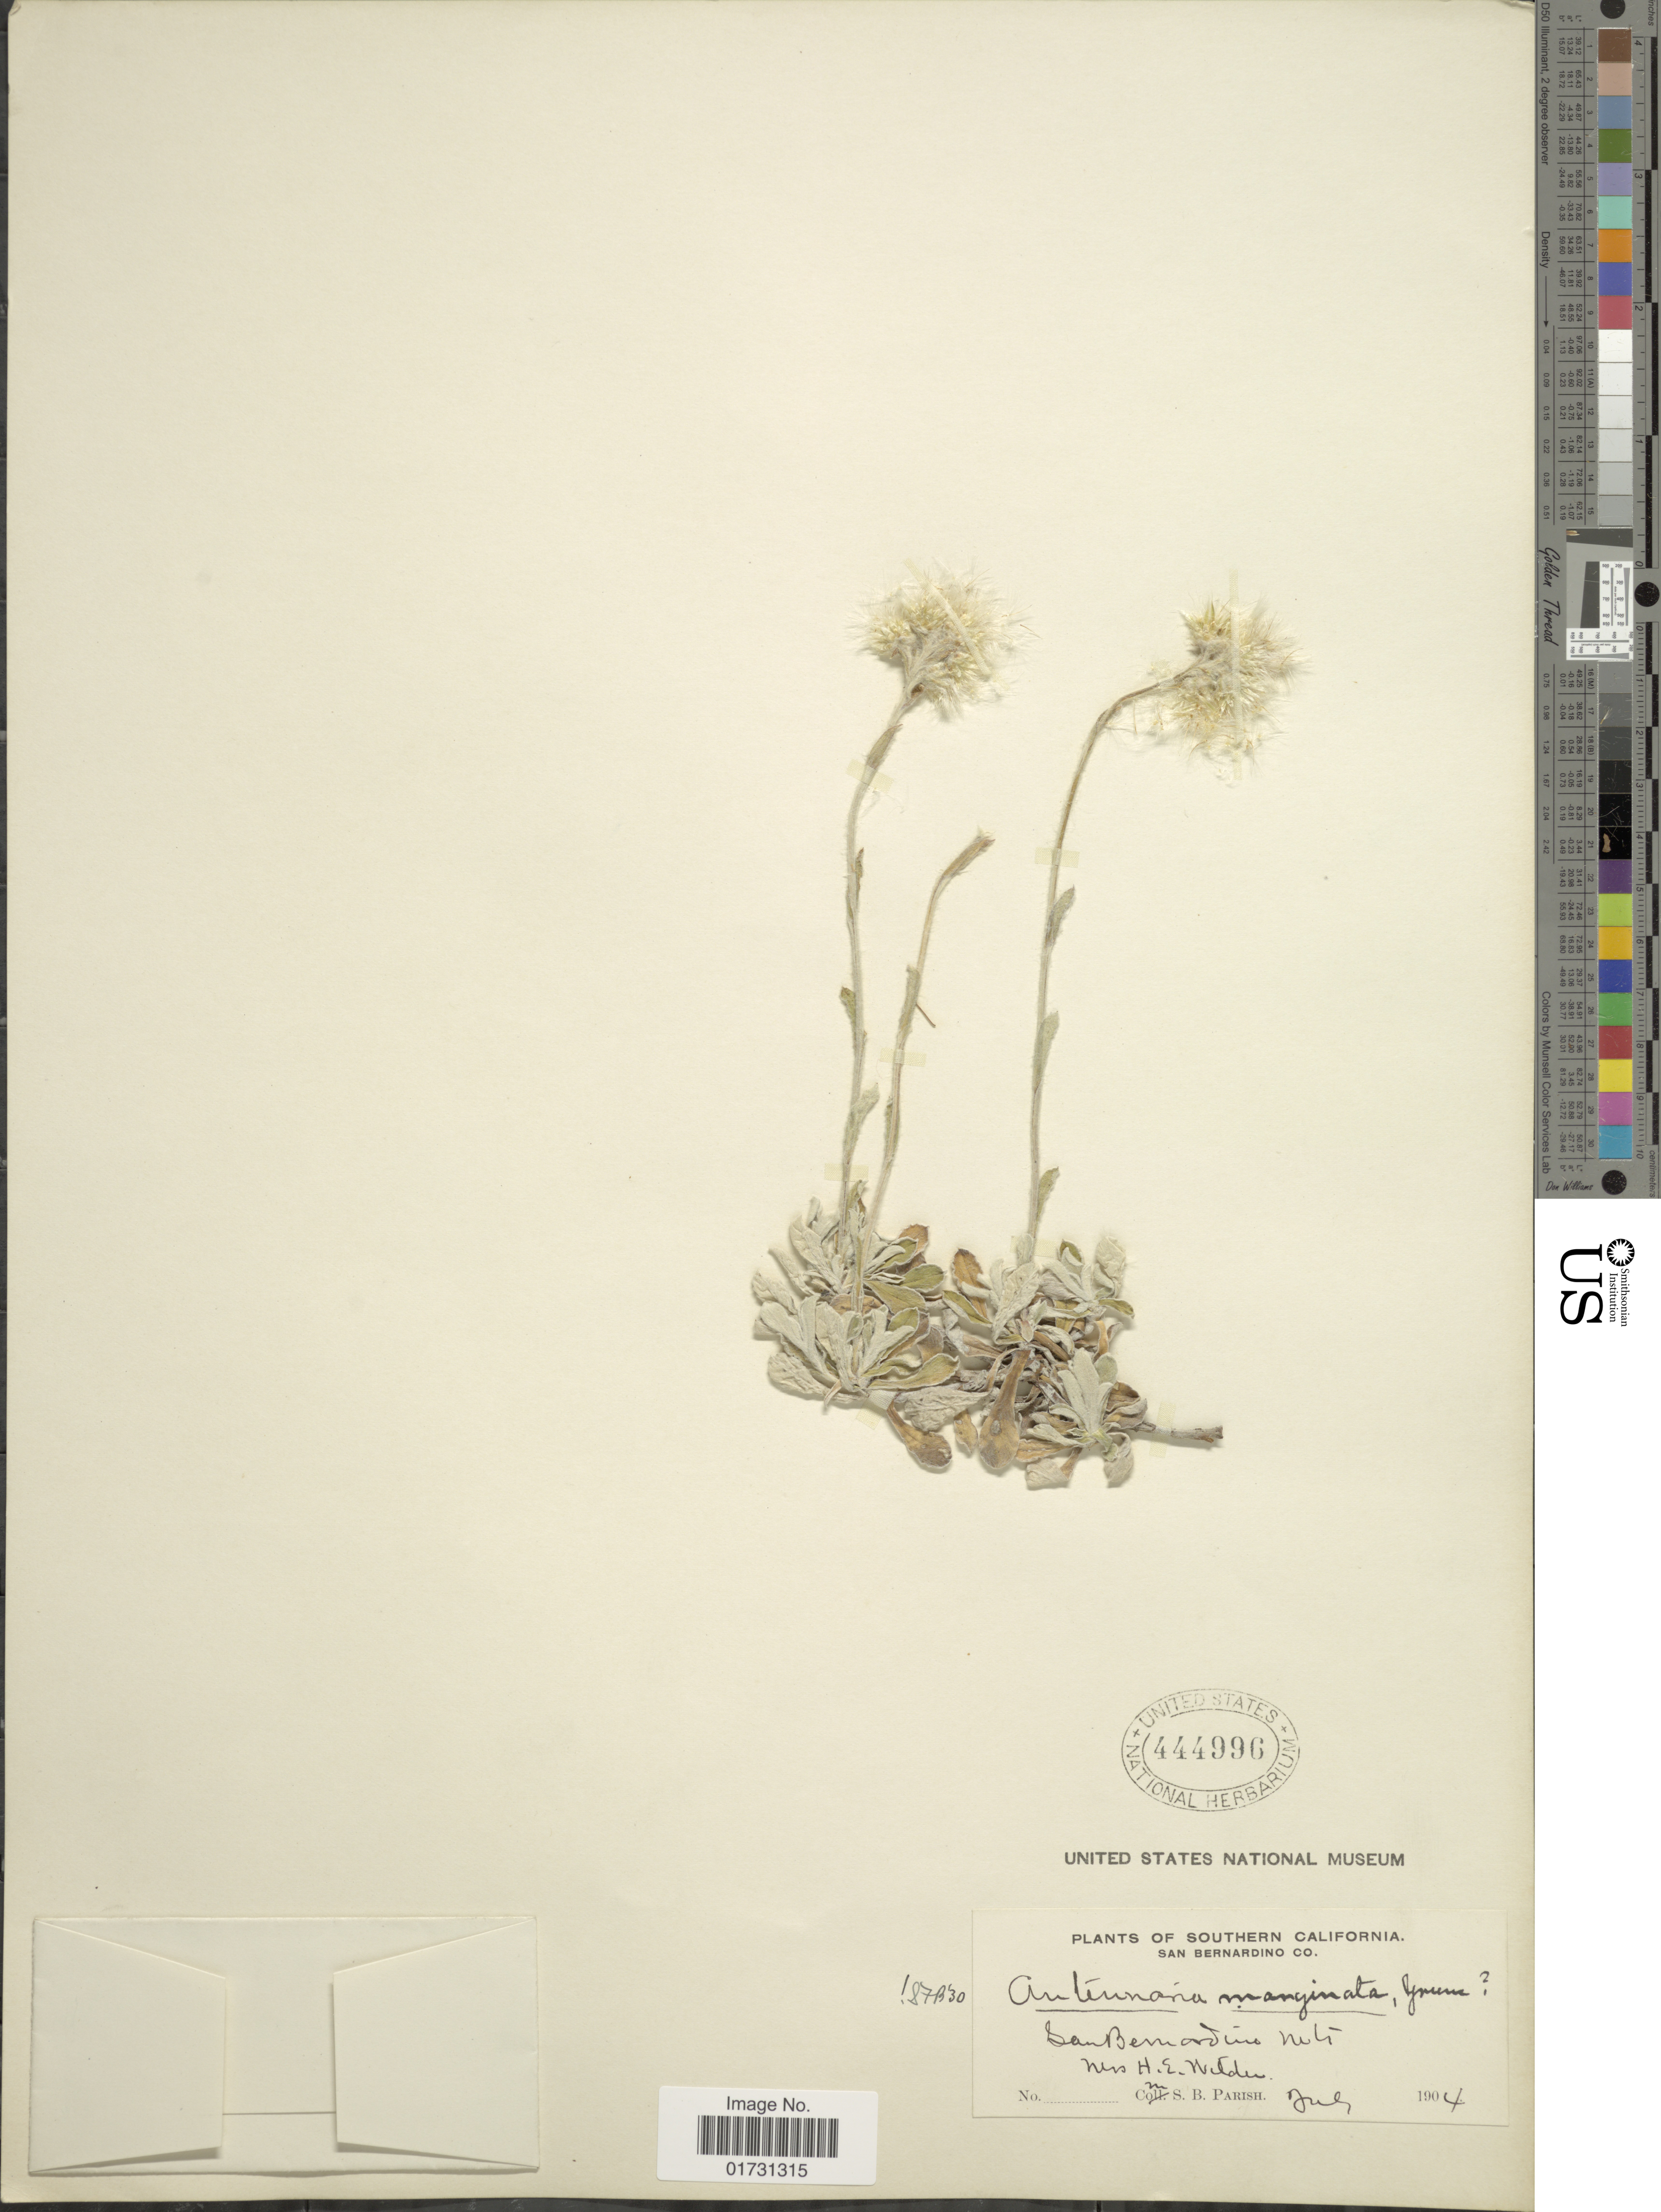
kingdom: Plantae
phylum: Tracheophyta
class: Magnoliopsida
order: Asterales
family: Asteraceae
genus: Antennaria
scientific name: Antennaria marginata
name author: Greene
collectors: H. Wilder & S. B. Parish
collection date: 1904-07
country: United States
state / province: California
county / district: San Bernardino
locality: Southern California, Sam Bernardino Co., San Bernardino Mts.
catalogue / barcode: US 444996